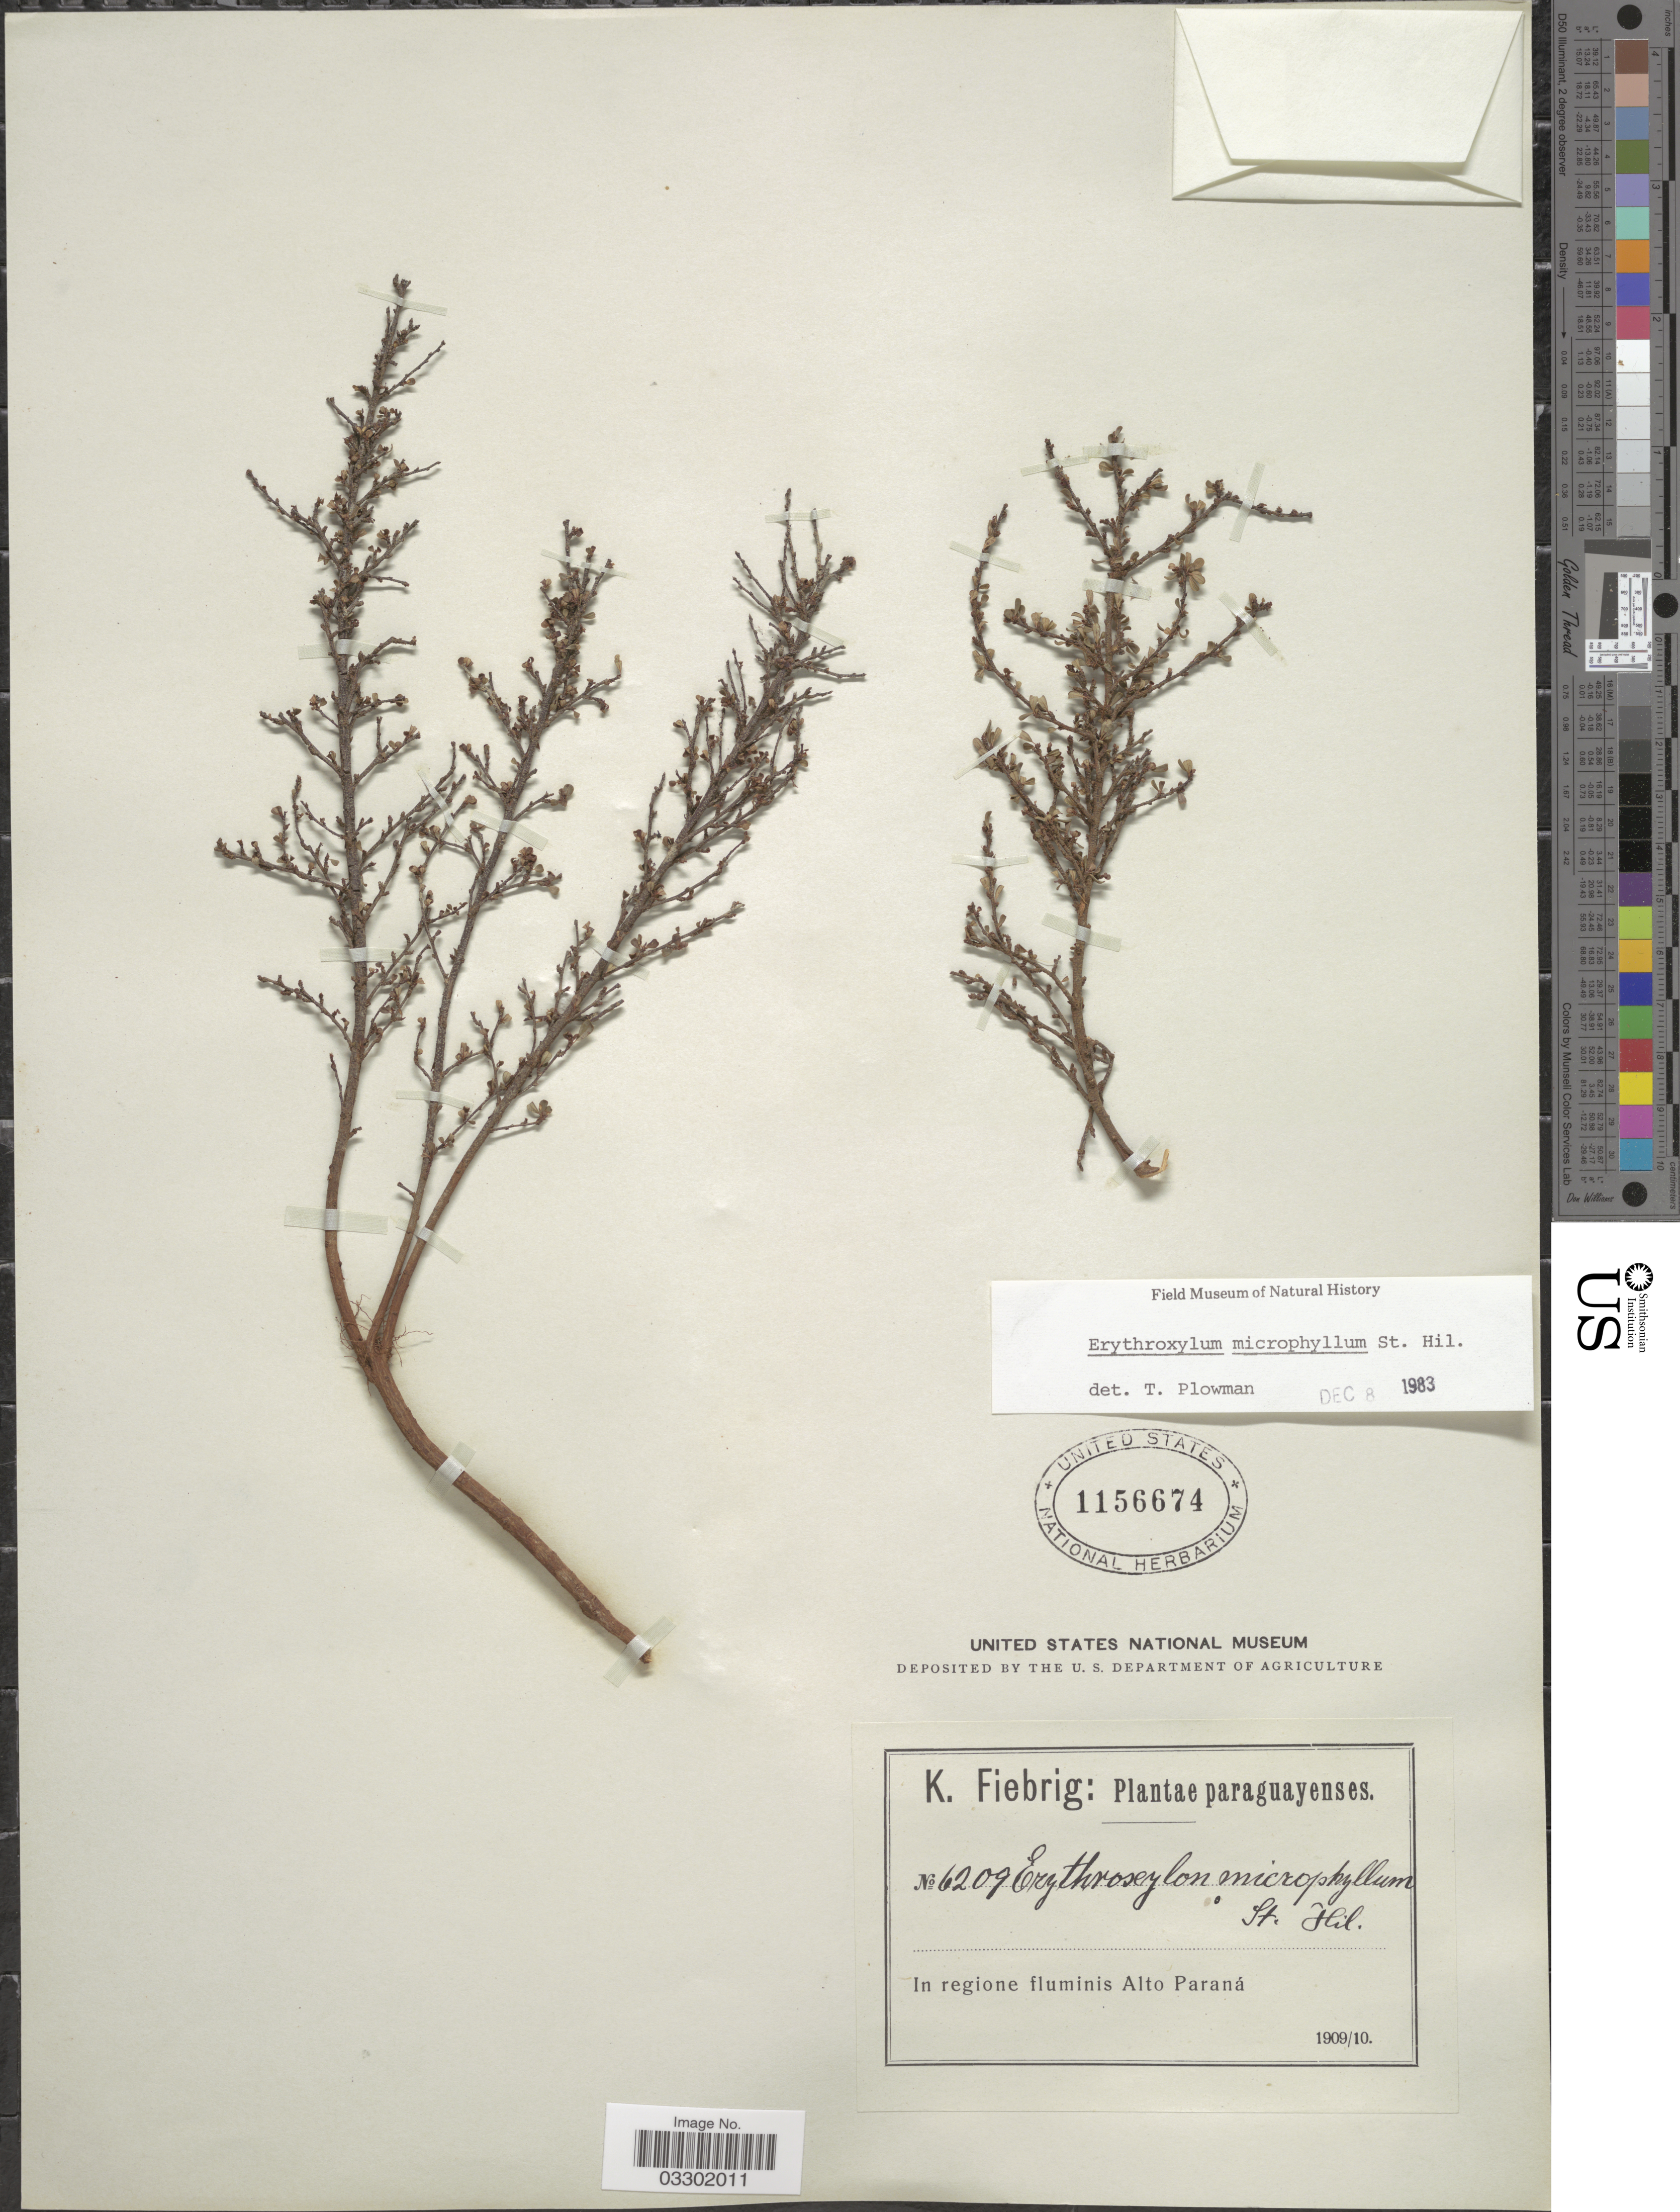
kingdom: Plantae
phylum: Tracheophyta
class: Magnoliopsida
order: Malpighiales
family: Erythroxylaceae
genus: Erythroxylum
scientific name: Erythroxylum microphyllum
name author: A. St.-Hil.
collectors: K. Fiebrig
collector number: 6209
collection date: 1909/1910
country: Paraguay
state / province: Alto Parana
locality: In regione fluminis Alto Paraná.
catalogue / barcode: US 1156674